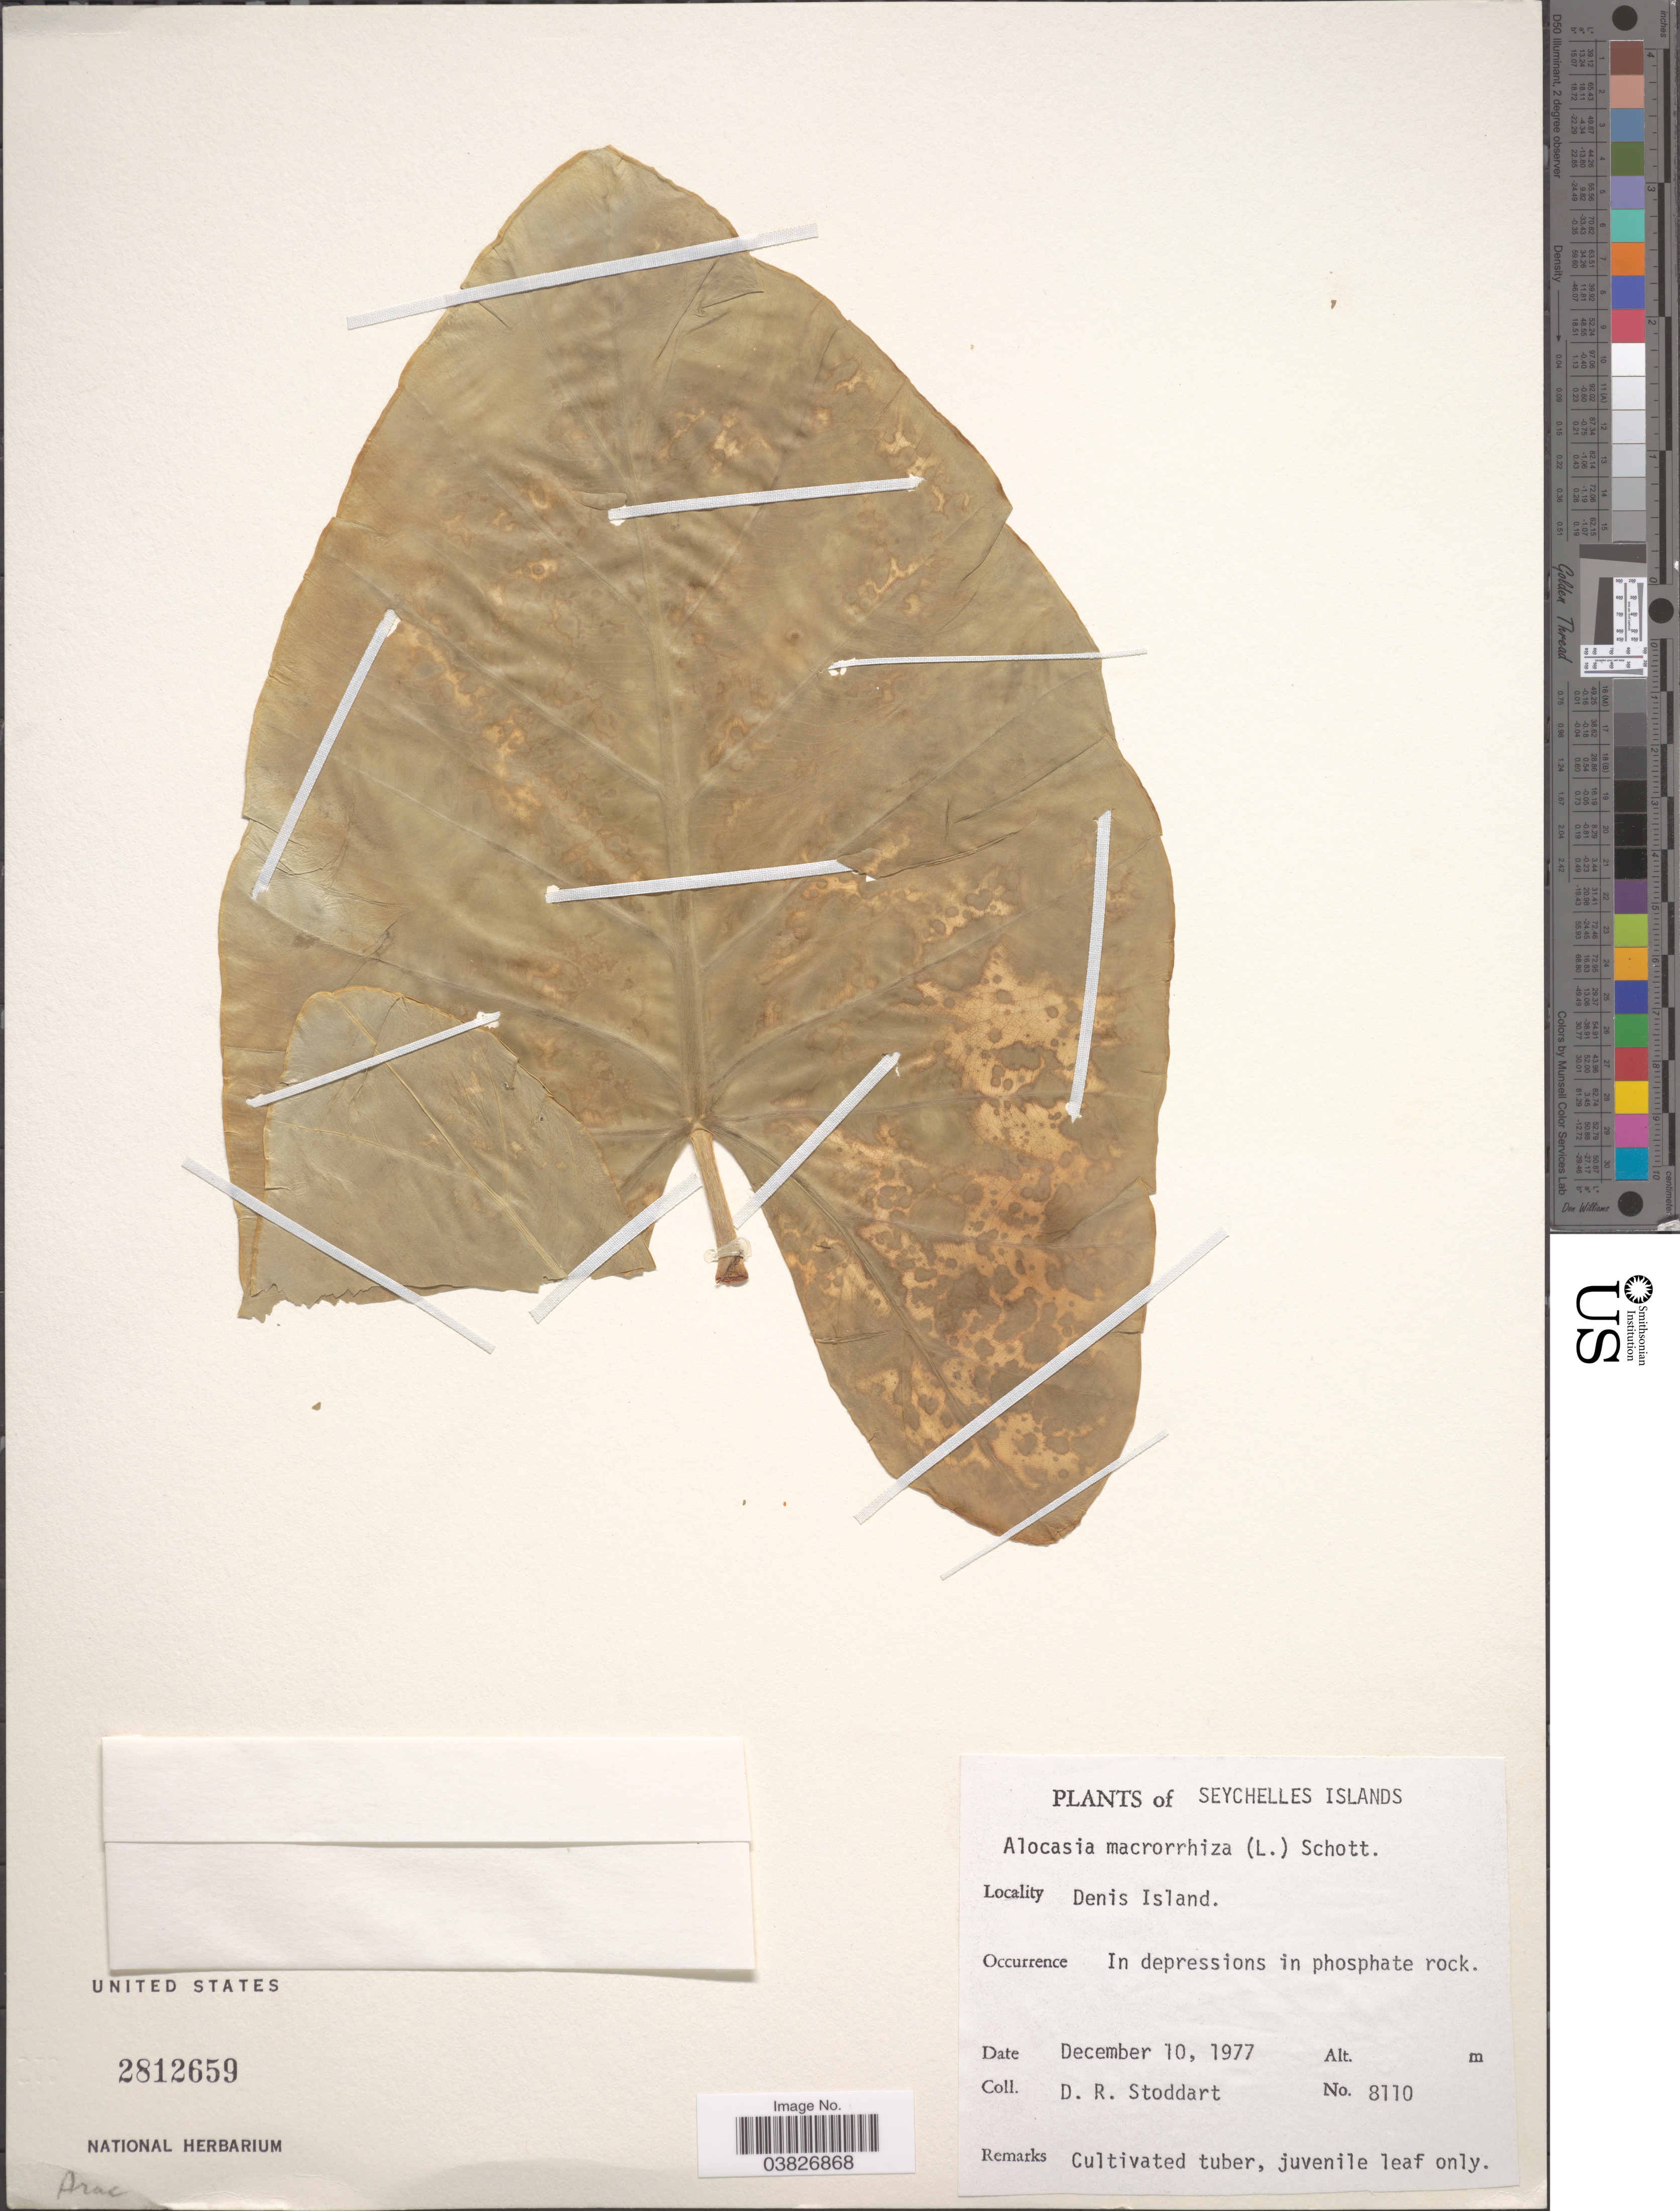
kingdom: Plantae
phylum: Tracheophyta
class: Liliopsida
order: Alismatales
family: Araceae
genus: Alocasia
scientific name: Alocasia macrorrhiza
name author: (L.) Schott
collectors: D. R. Stoddart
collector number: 8110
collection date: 1977-12-10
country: Seychelles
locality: Seychelles Islands. Denis Island.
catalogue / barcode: US 2812659